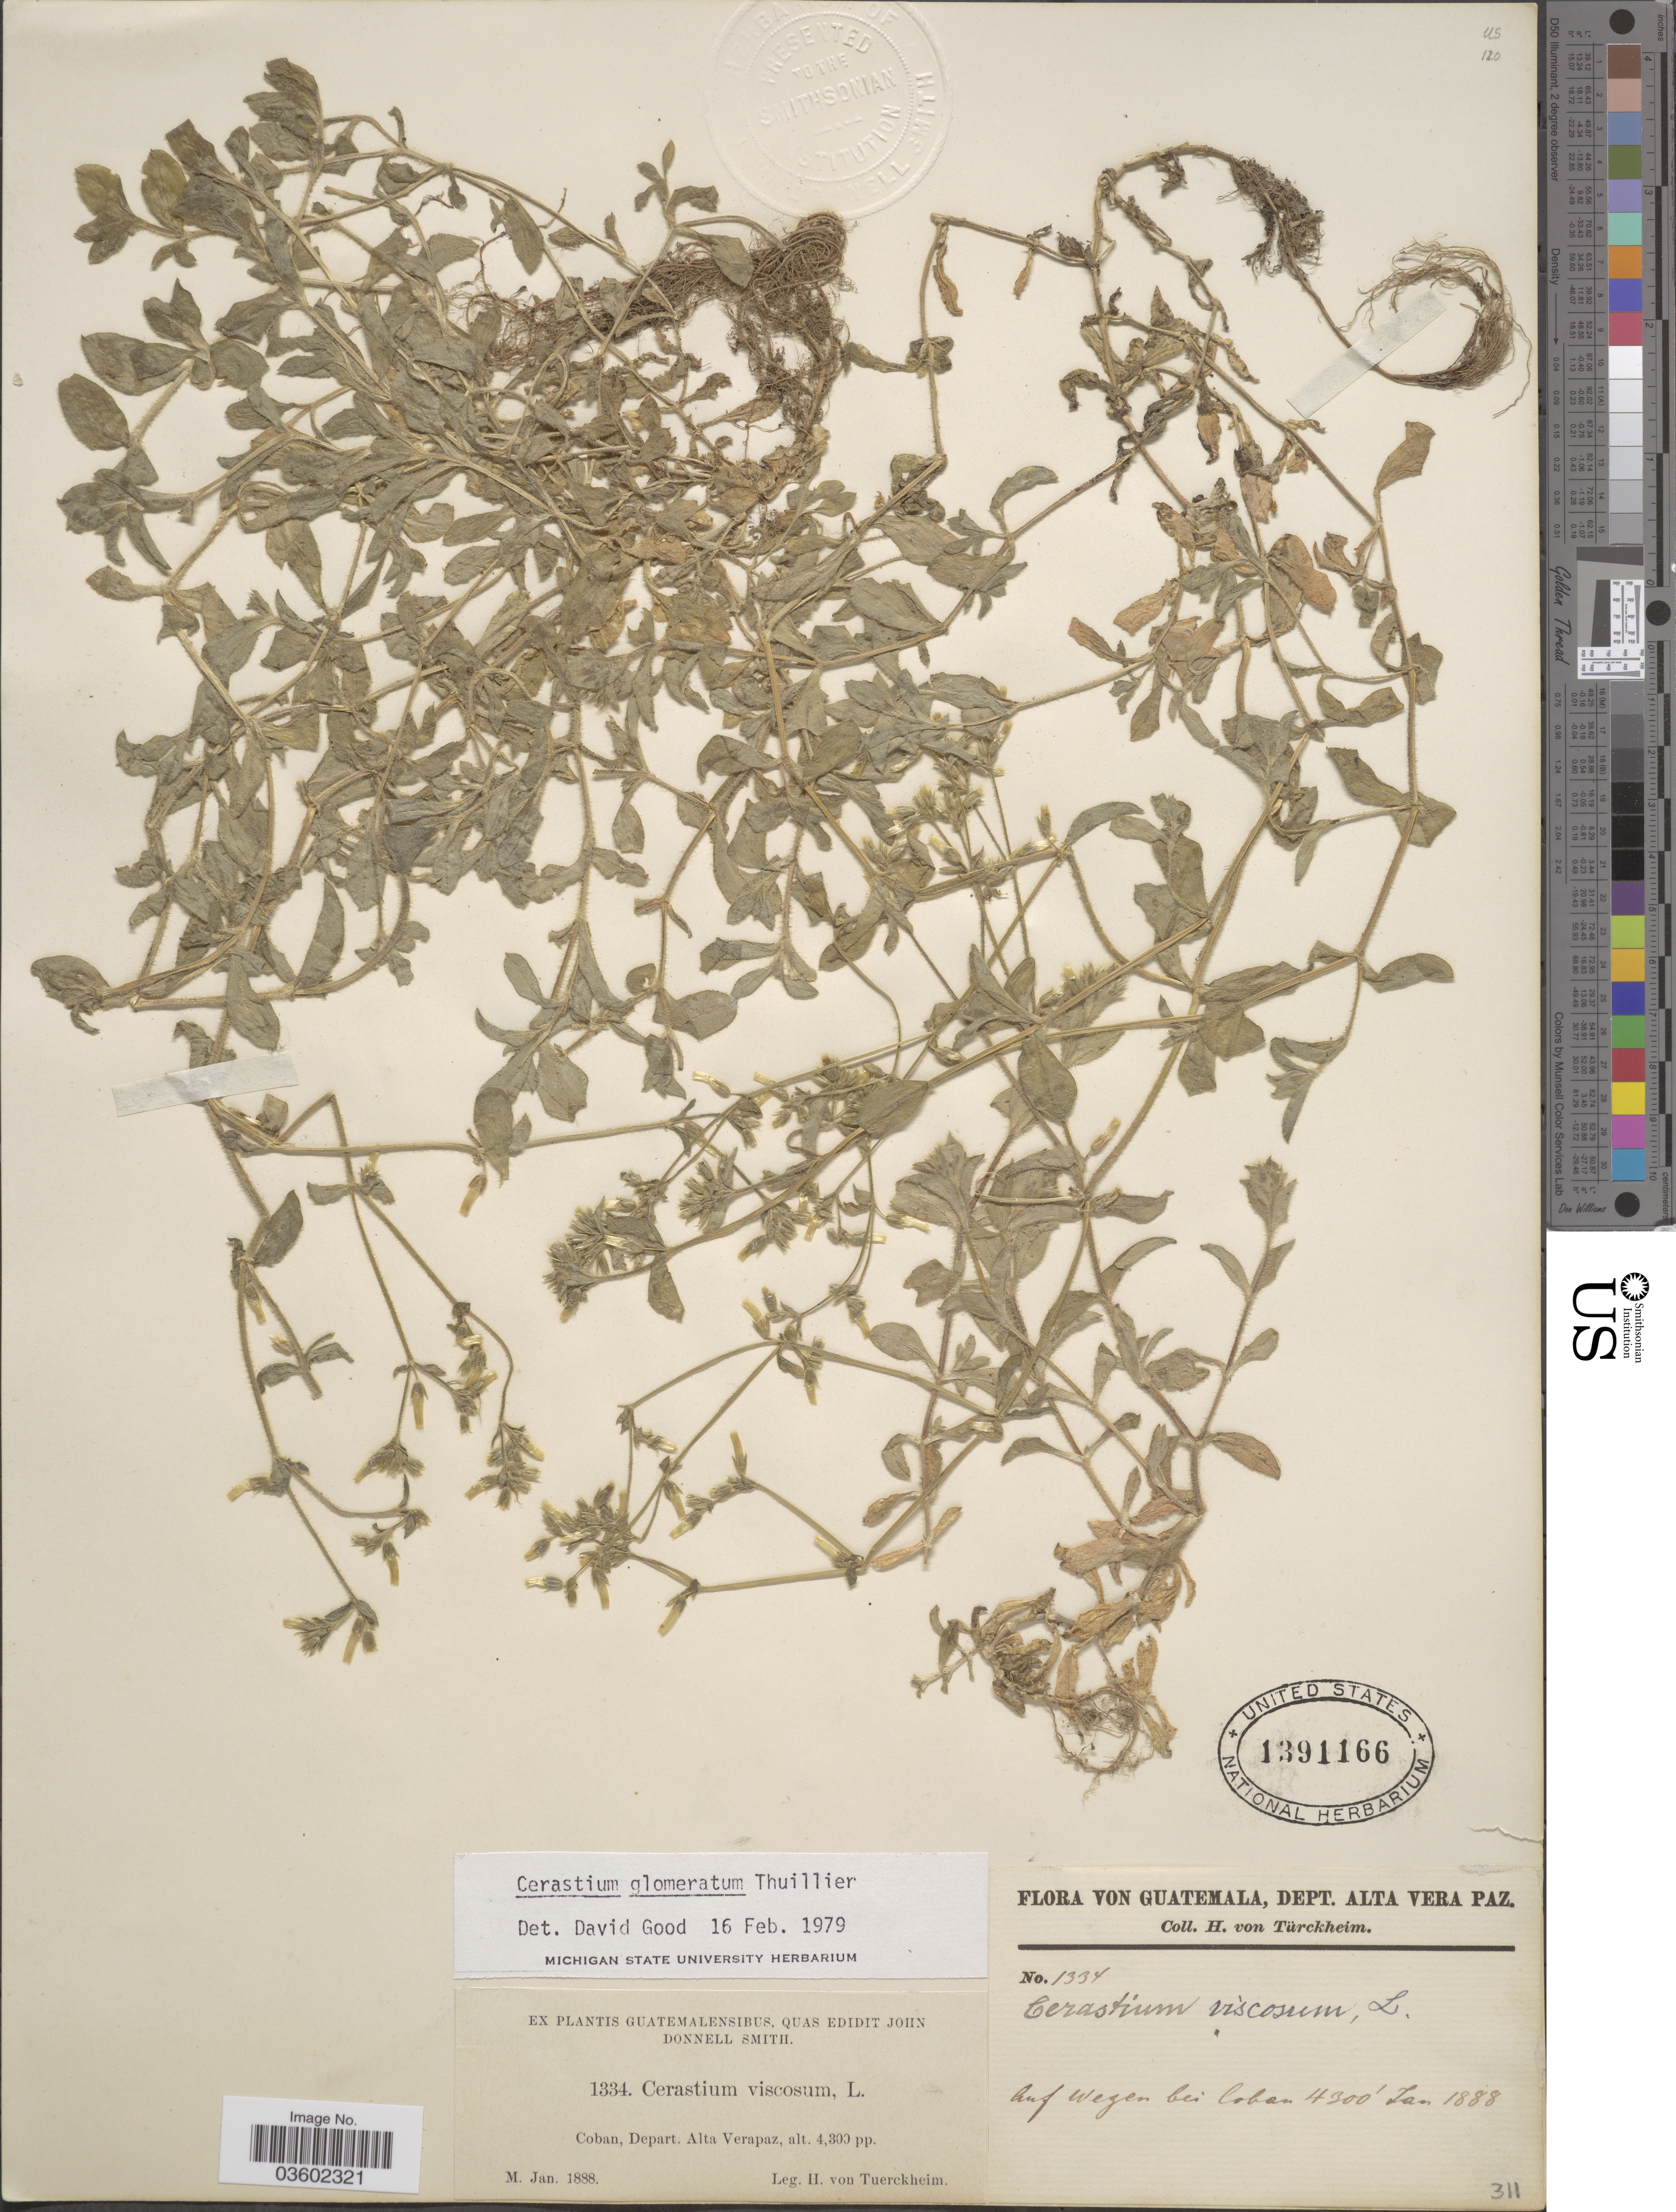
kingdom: Plantae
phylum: Tracheophyta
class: Magnoliopsida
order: Caryophyllales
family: Caryophyllaceae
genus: Cerastium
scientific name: Cerastium glomeratum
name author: Thuill.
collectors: H. von Türckheim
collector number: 1334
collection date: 1888-01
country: Guatemala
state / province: Alta Verapaz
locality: Coban, Depart. Alta Verapaz. Auf Wegen bei Coban.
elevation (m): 1311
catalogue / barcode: US 1391166